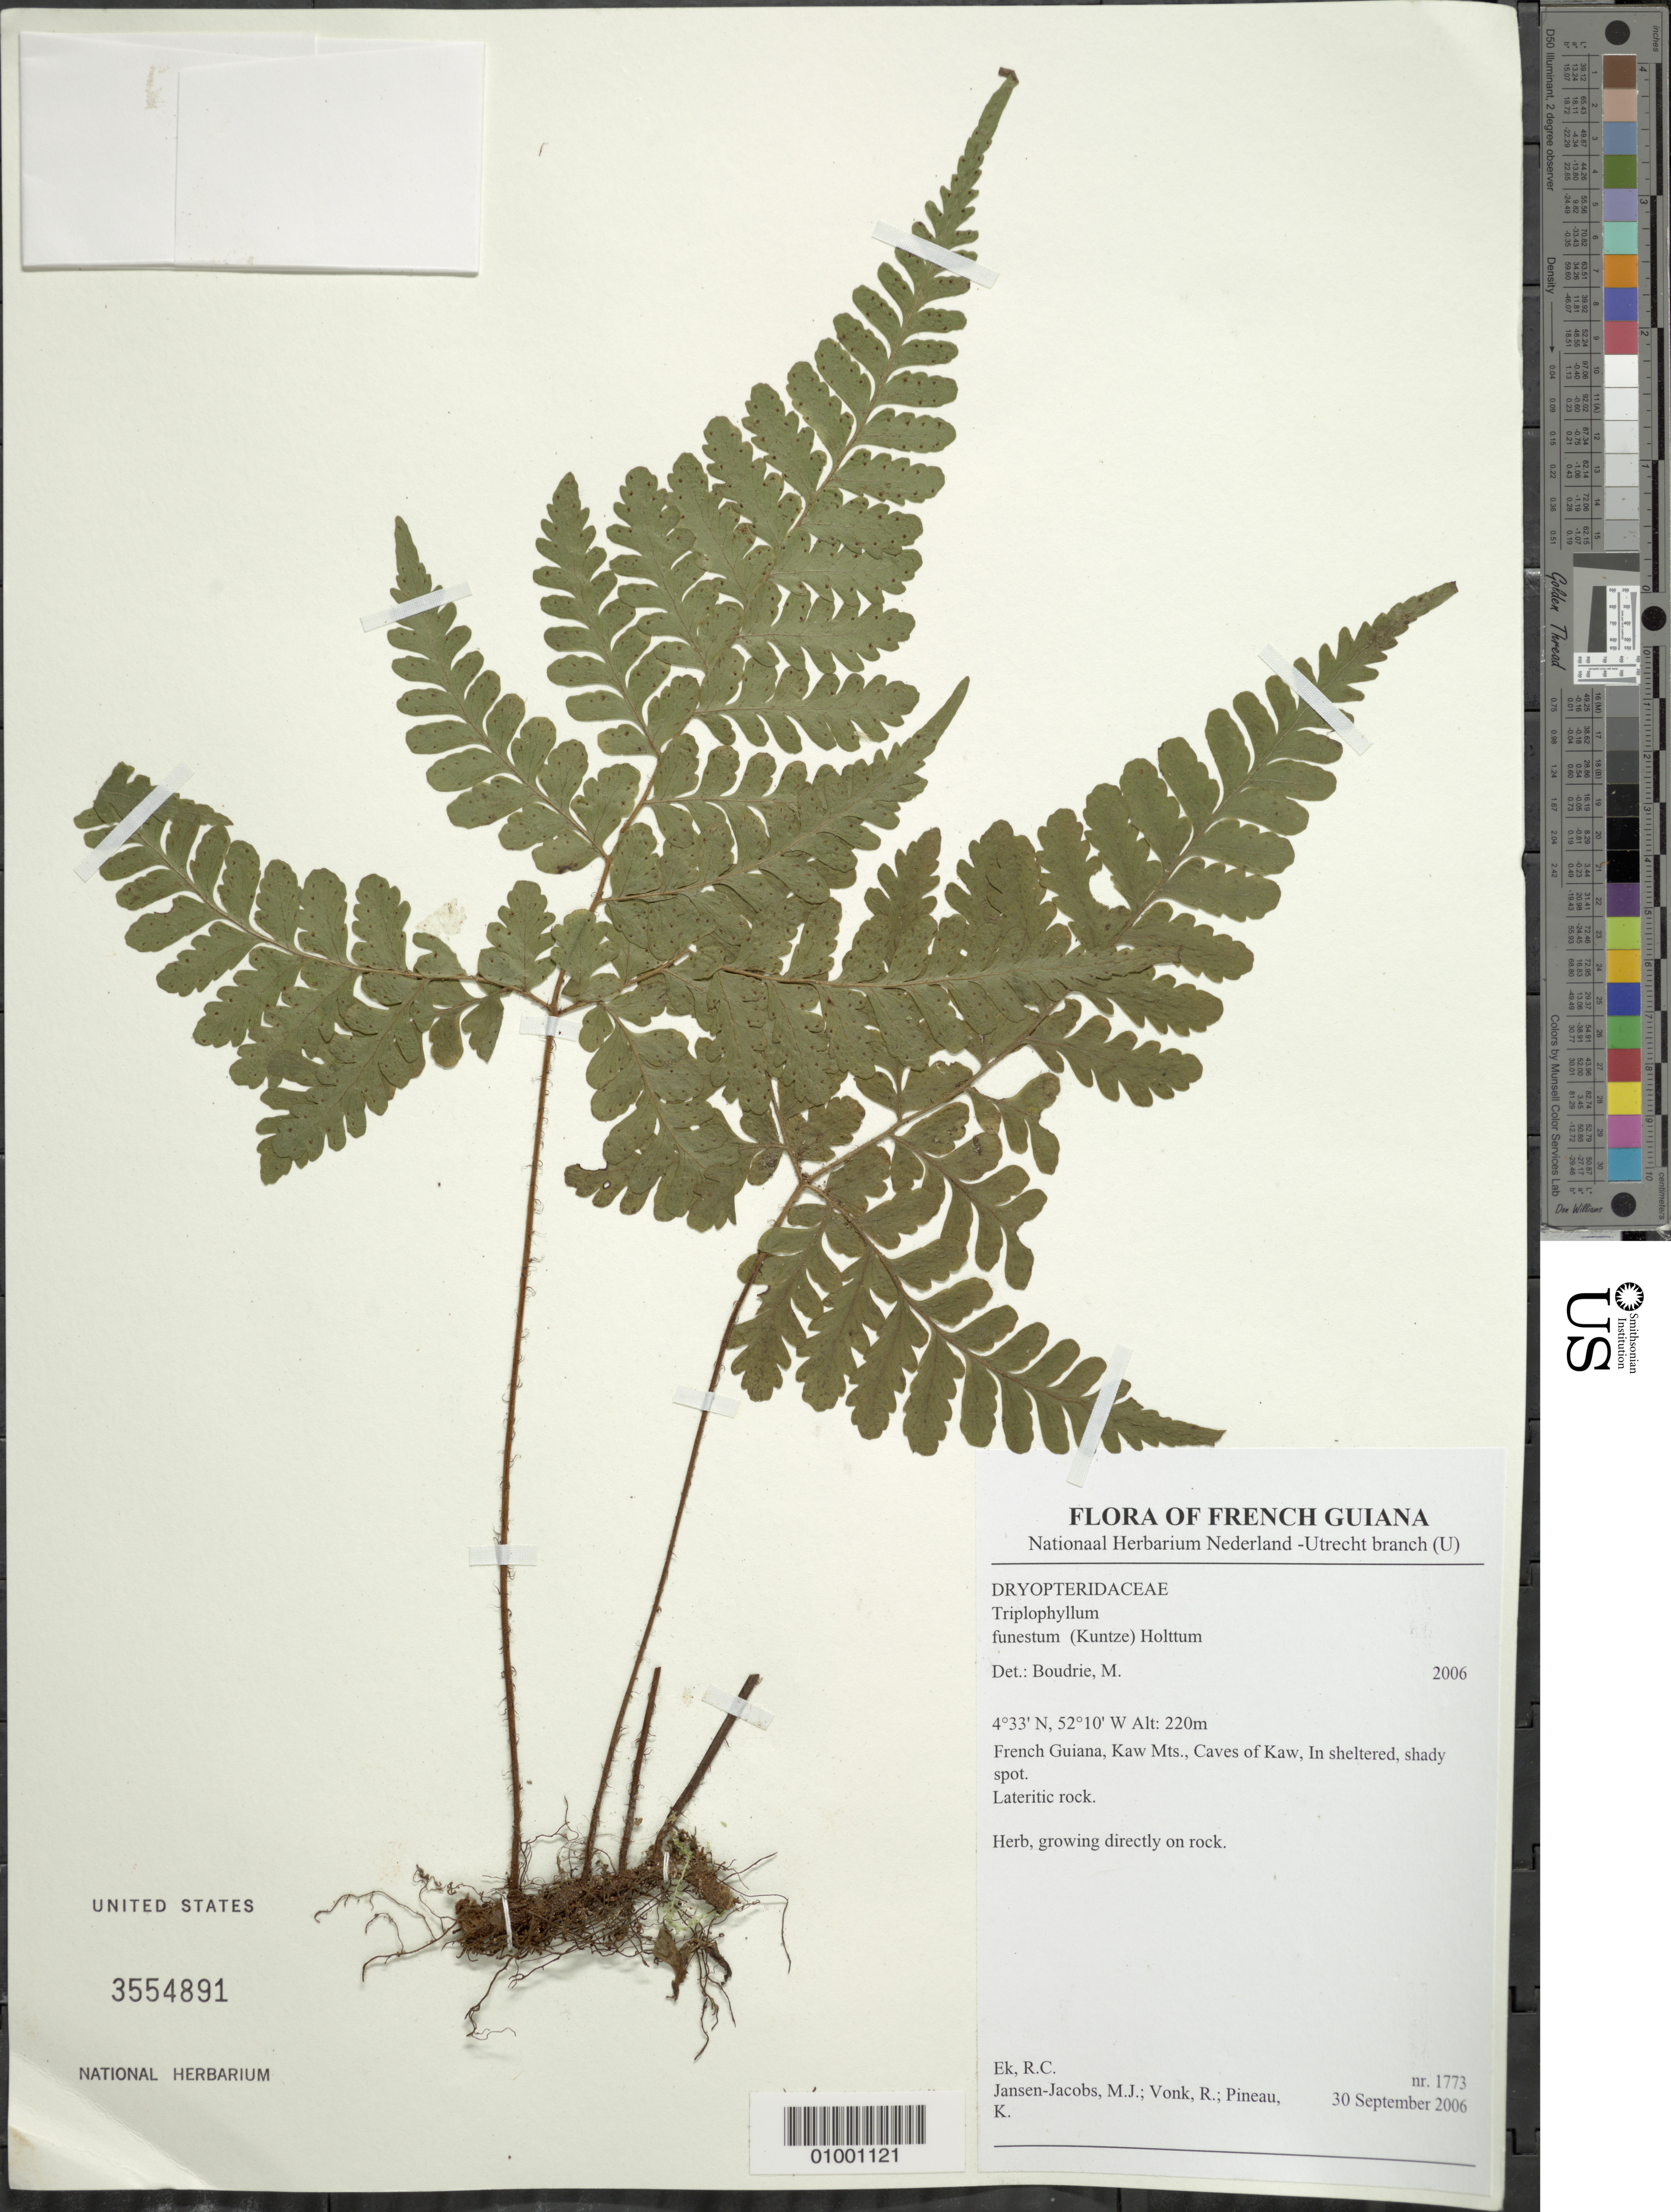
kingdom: Plantae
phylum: Tracheophyta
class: Polypodiopsida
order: Polypodiales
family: Tectariaceae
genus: Triplophyllum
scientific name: Triplophyllum funestum var. funestum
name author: (Kunze) Holttum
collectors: R. C. Ek, M. J. Jansen-Jacobs, R. Vonk & K. Pineau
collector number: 1773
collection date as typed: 30-Sep-06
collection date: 2006-09-30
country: French Guiana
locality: Kaw Mts., Caves of Kaw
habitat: Sheltered, shady spot. Lateritic rock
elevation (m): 220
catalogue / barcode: US 3554891